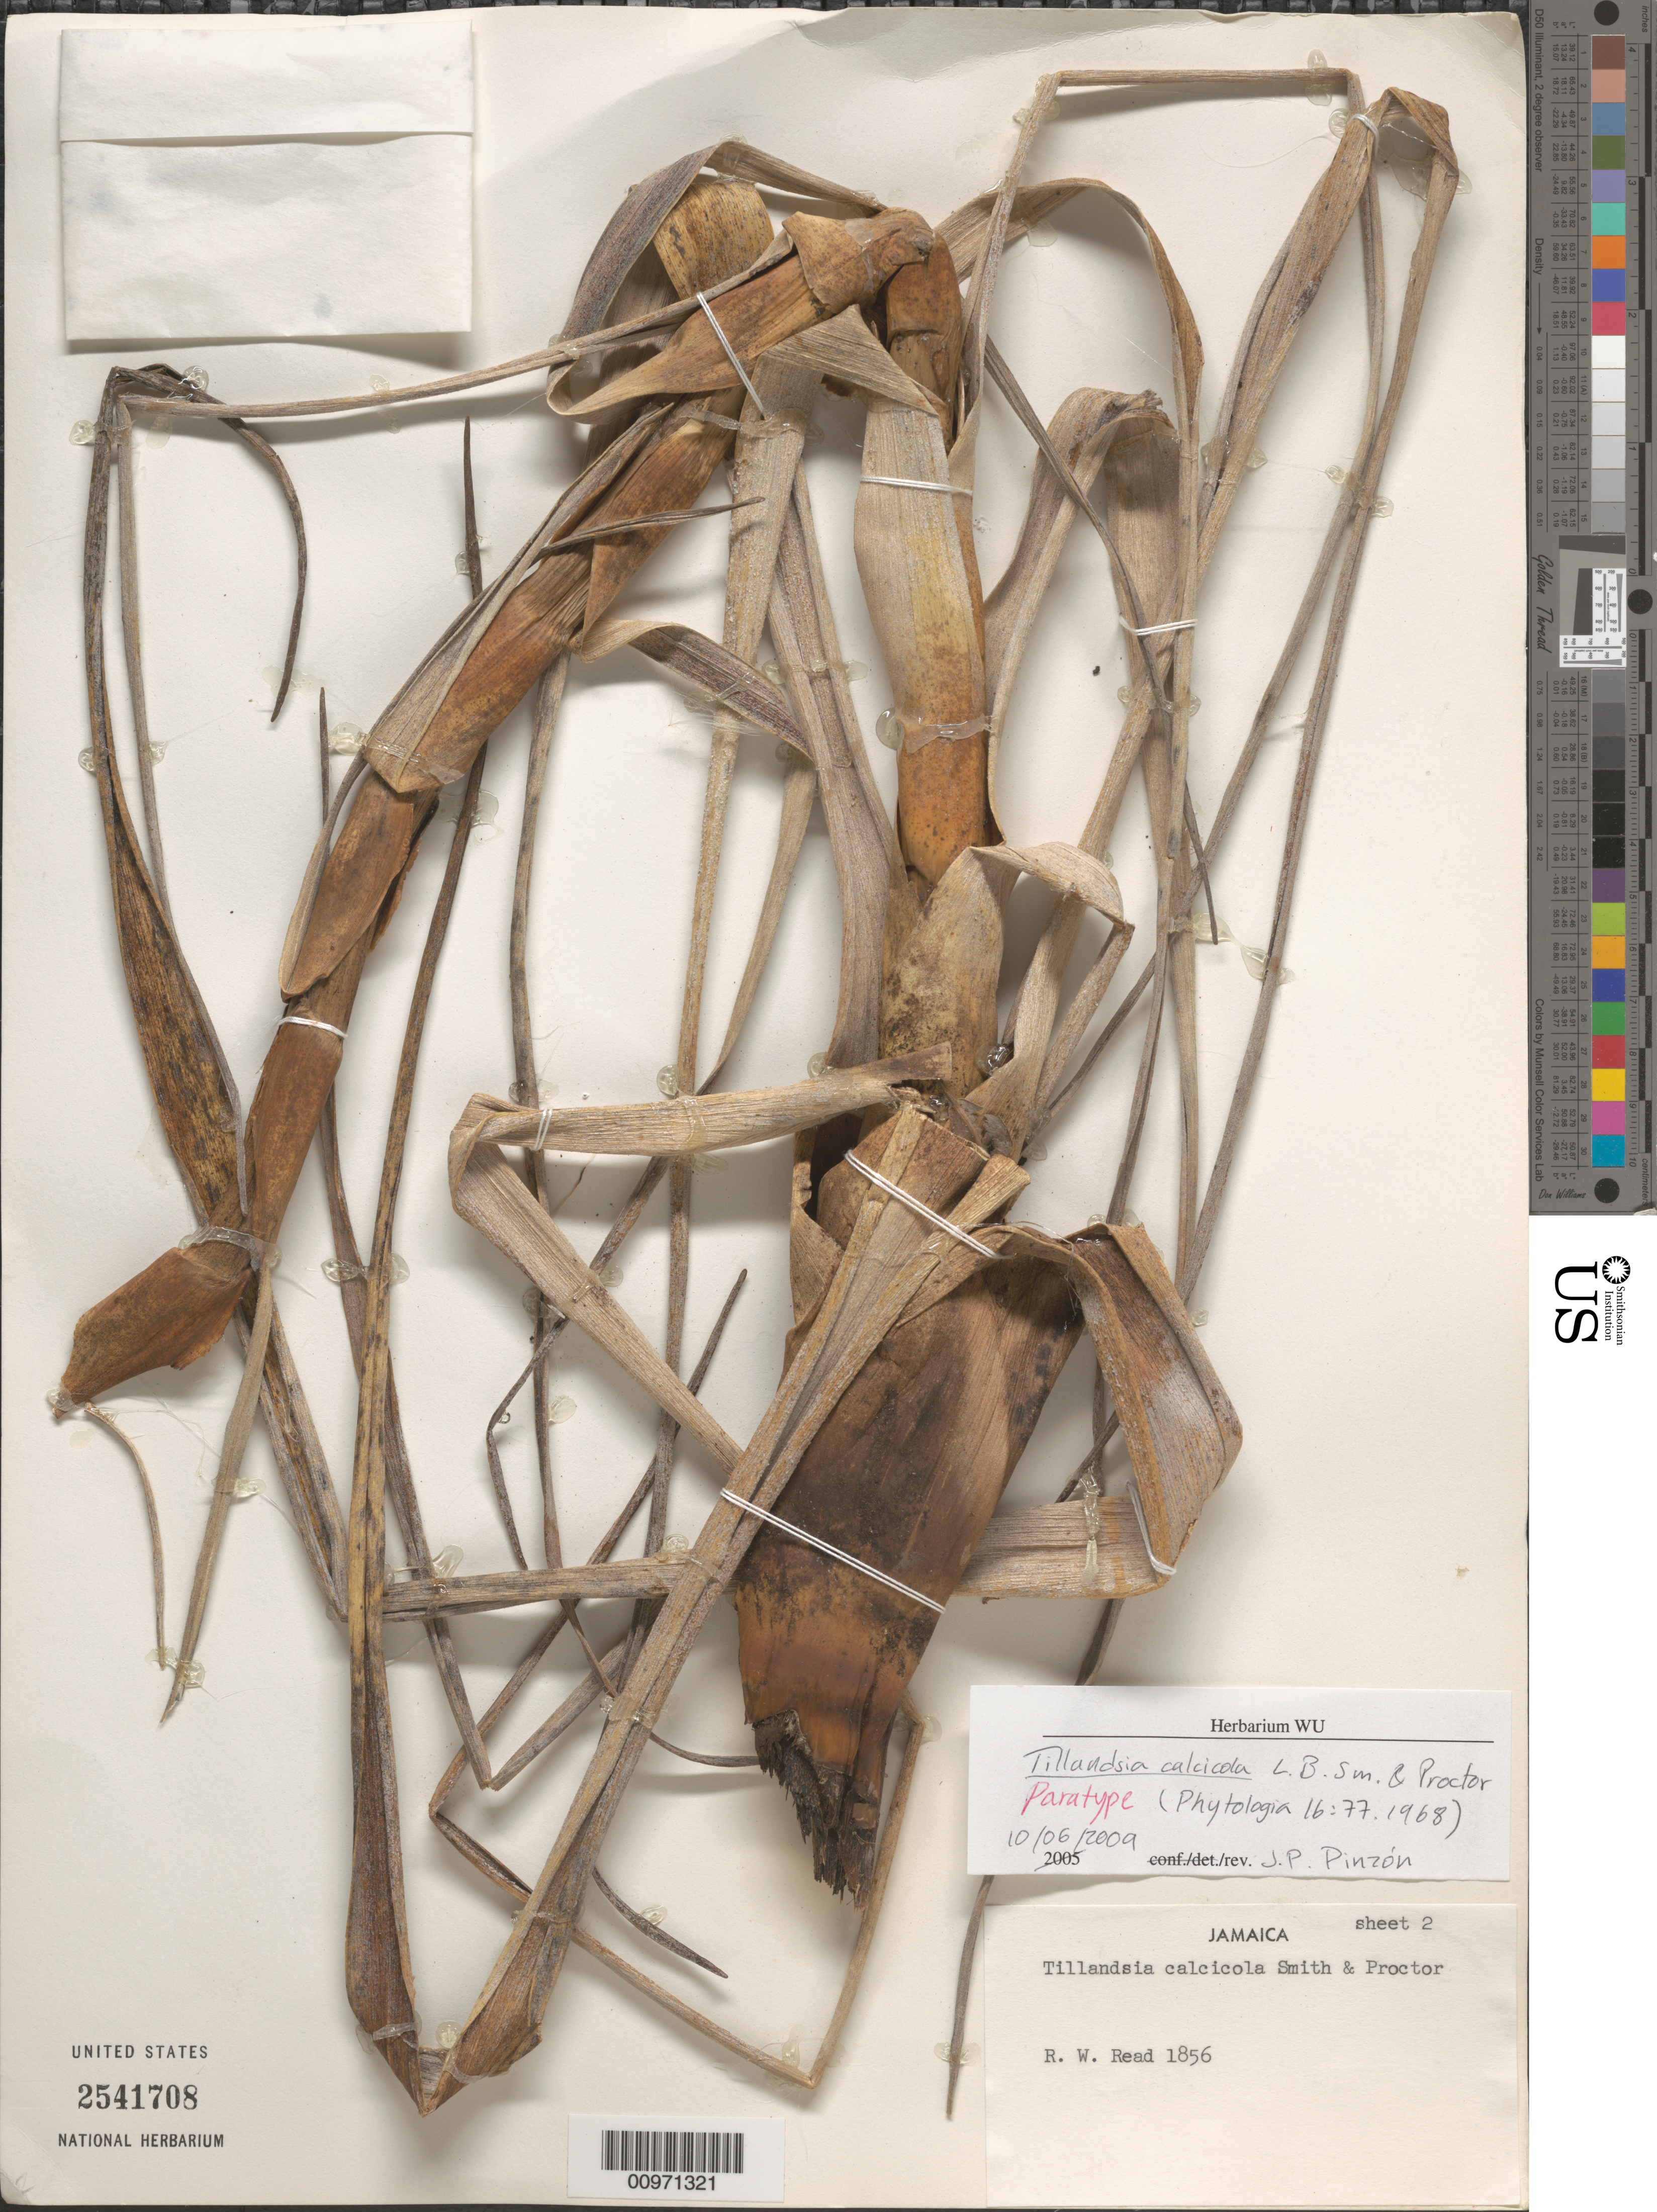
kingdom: Plantae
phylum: Tracheophyta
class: Liliopsida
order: Poales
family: Bromeliaceae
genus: Tillandsia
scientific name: Tillandsia calcicola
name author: L.B. Sm. & Proctor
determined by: Pinzon, J. P., (WUP), Universitat Wien - Herbarium (AUSTRIA)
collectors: R. W. Read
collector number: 1856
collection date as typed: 05 Apr 1967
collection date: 1967-04-05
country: Jamaica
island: Jamaica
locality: Trelawny Parish, Ramgoat Cave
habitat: Sheer limestone cliff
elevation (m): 457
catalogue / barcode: US 2541708